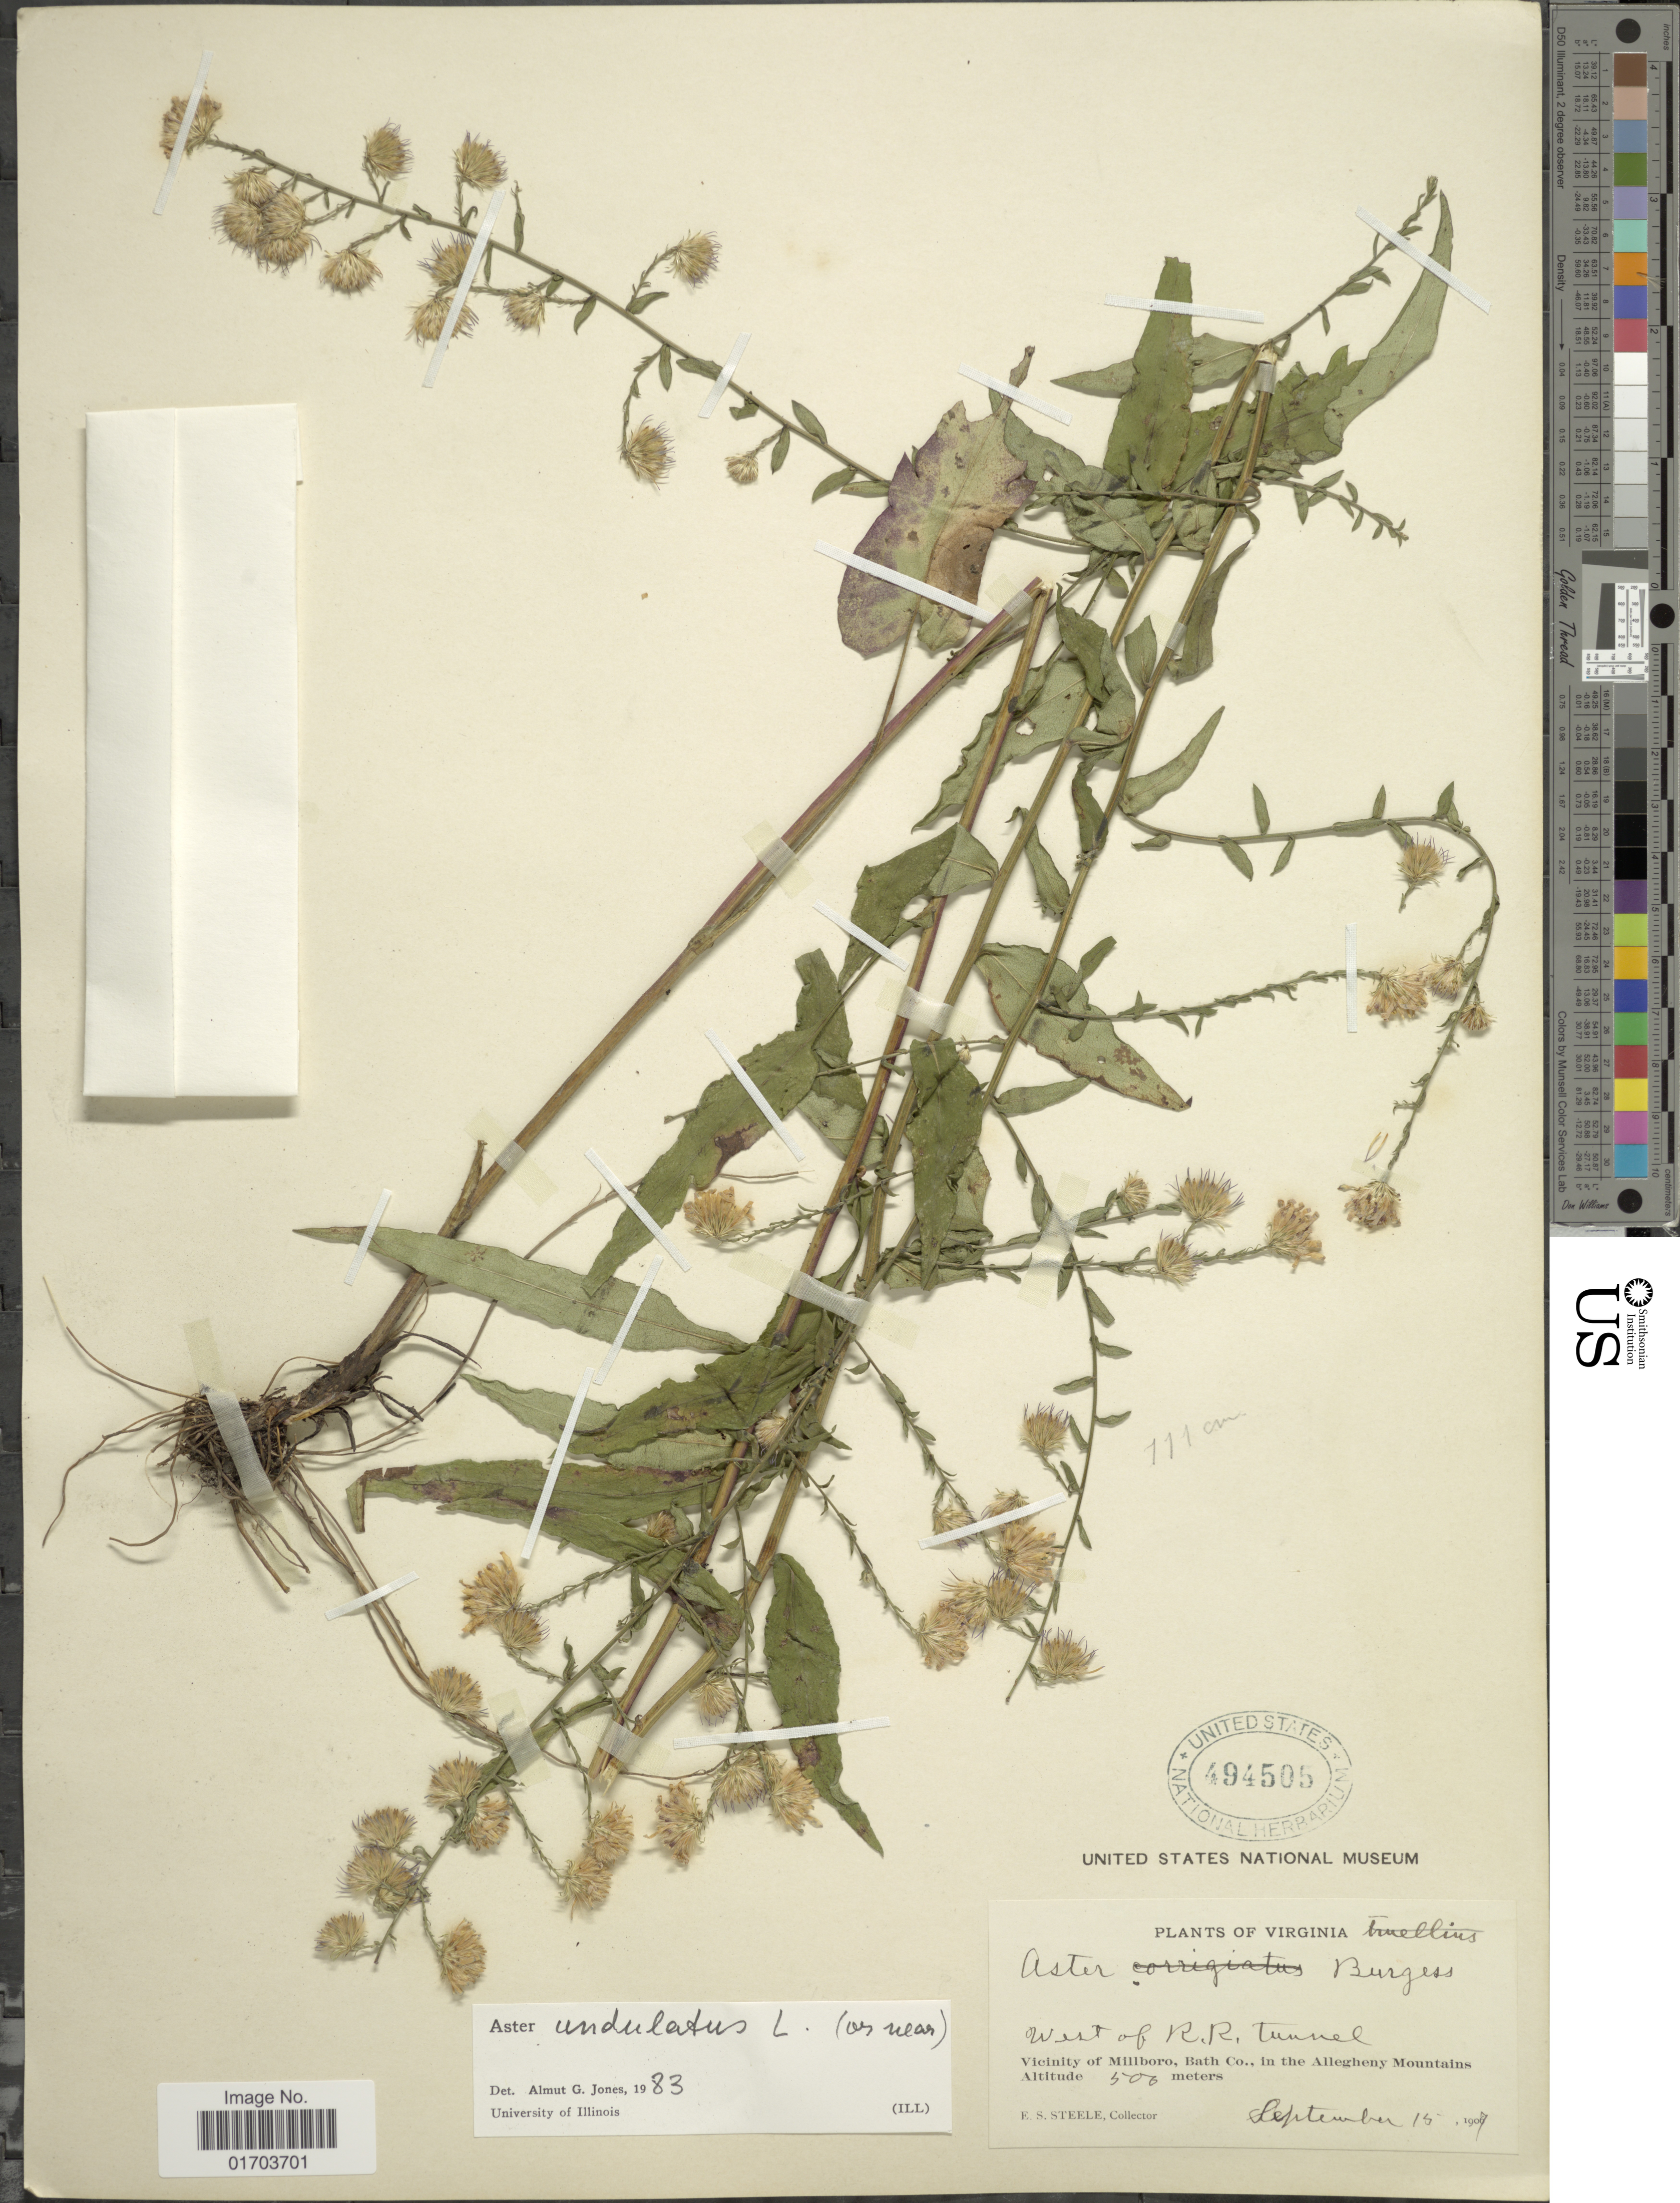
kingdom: Plantae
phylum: Tracheophyta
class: Magnoliopsida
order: Asterales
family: Asteraceae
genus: Symphyotrichum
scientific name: Symphyotrichum undulatum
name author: (L.) G.L. Nesom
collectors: E. Steele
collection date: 1907-09-15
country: United States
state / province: Virginia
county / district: Bath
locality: Virginia. West of R.R. tunnel. Vicinity of Millboro, Bath Co., in the Allegheny Mountains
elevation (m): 500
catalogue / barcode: US 494505